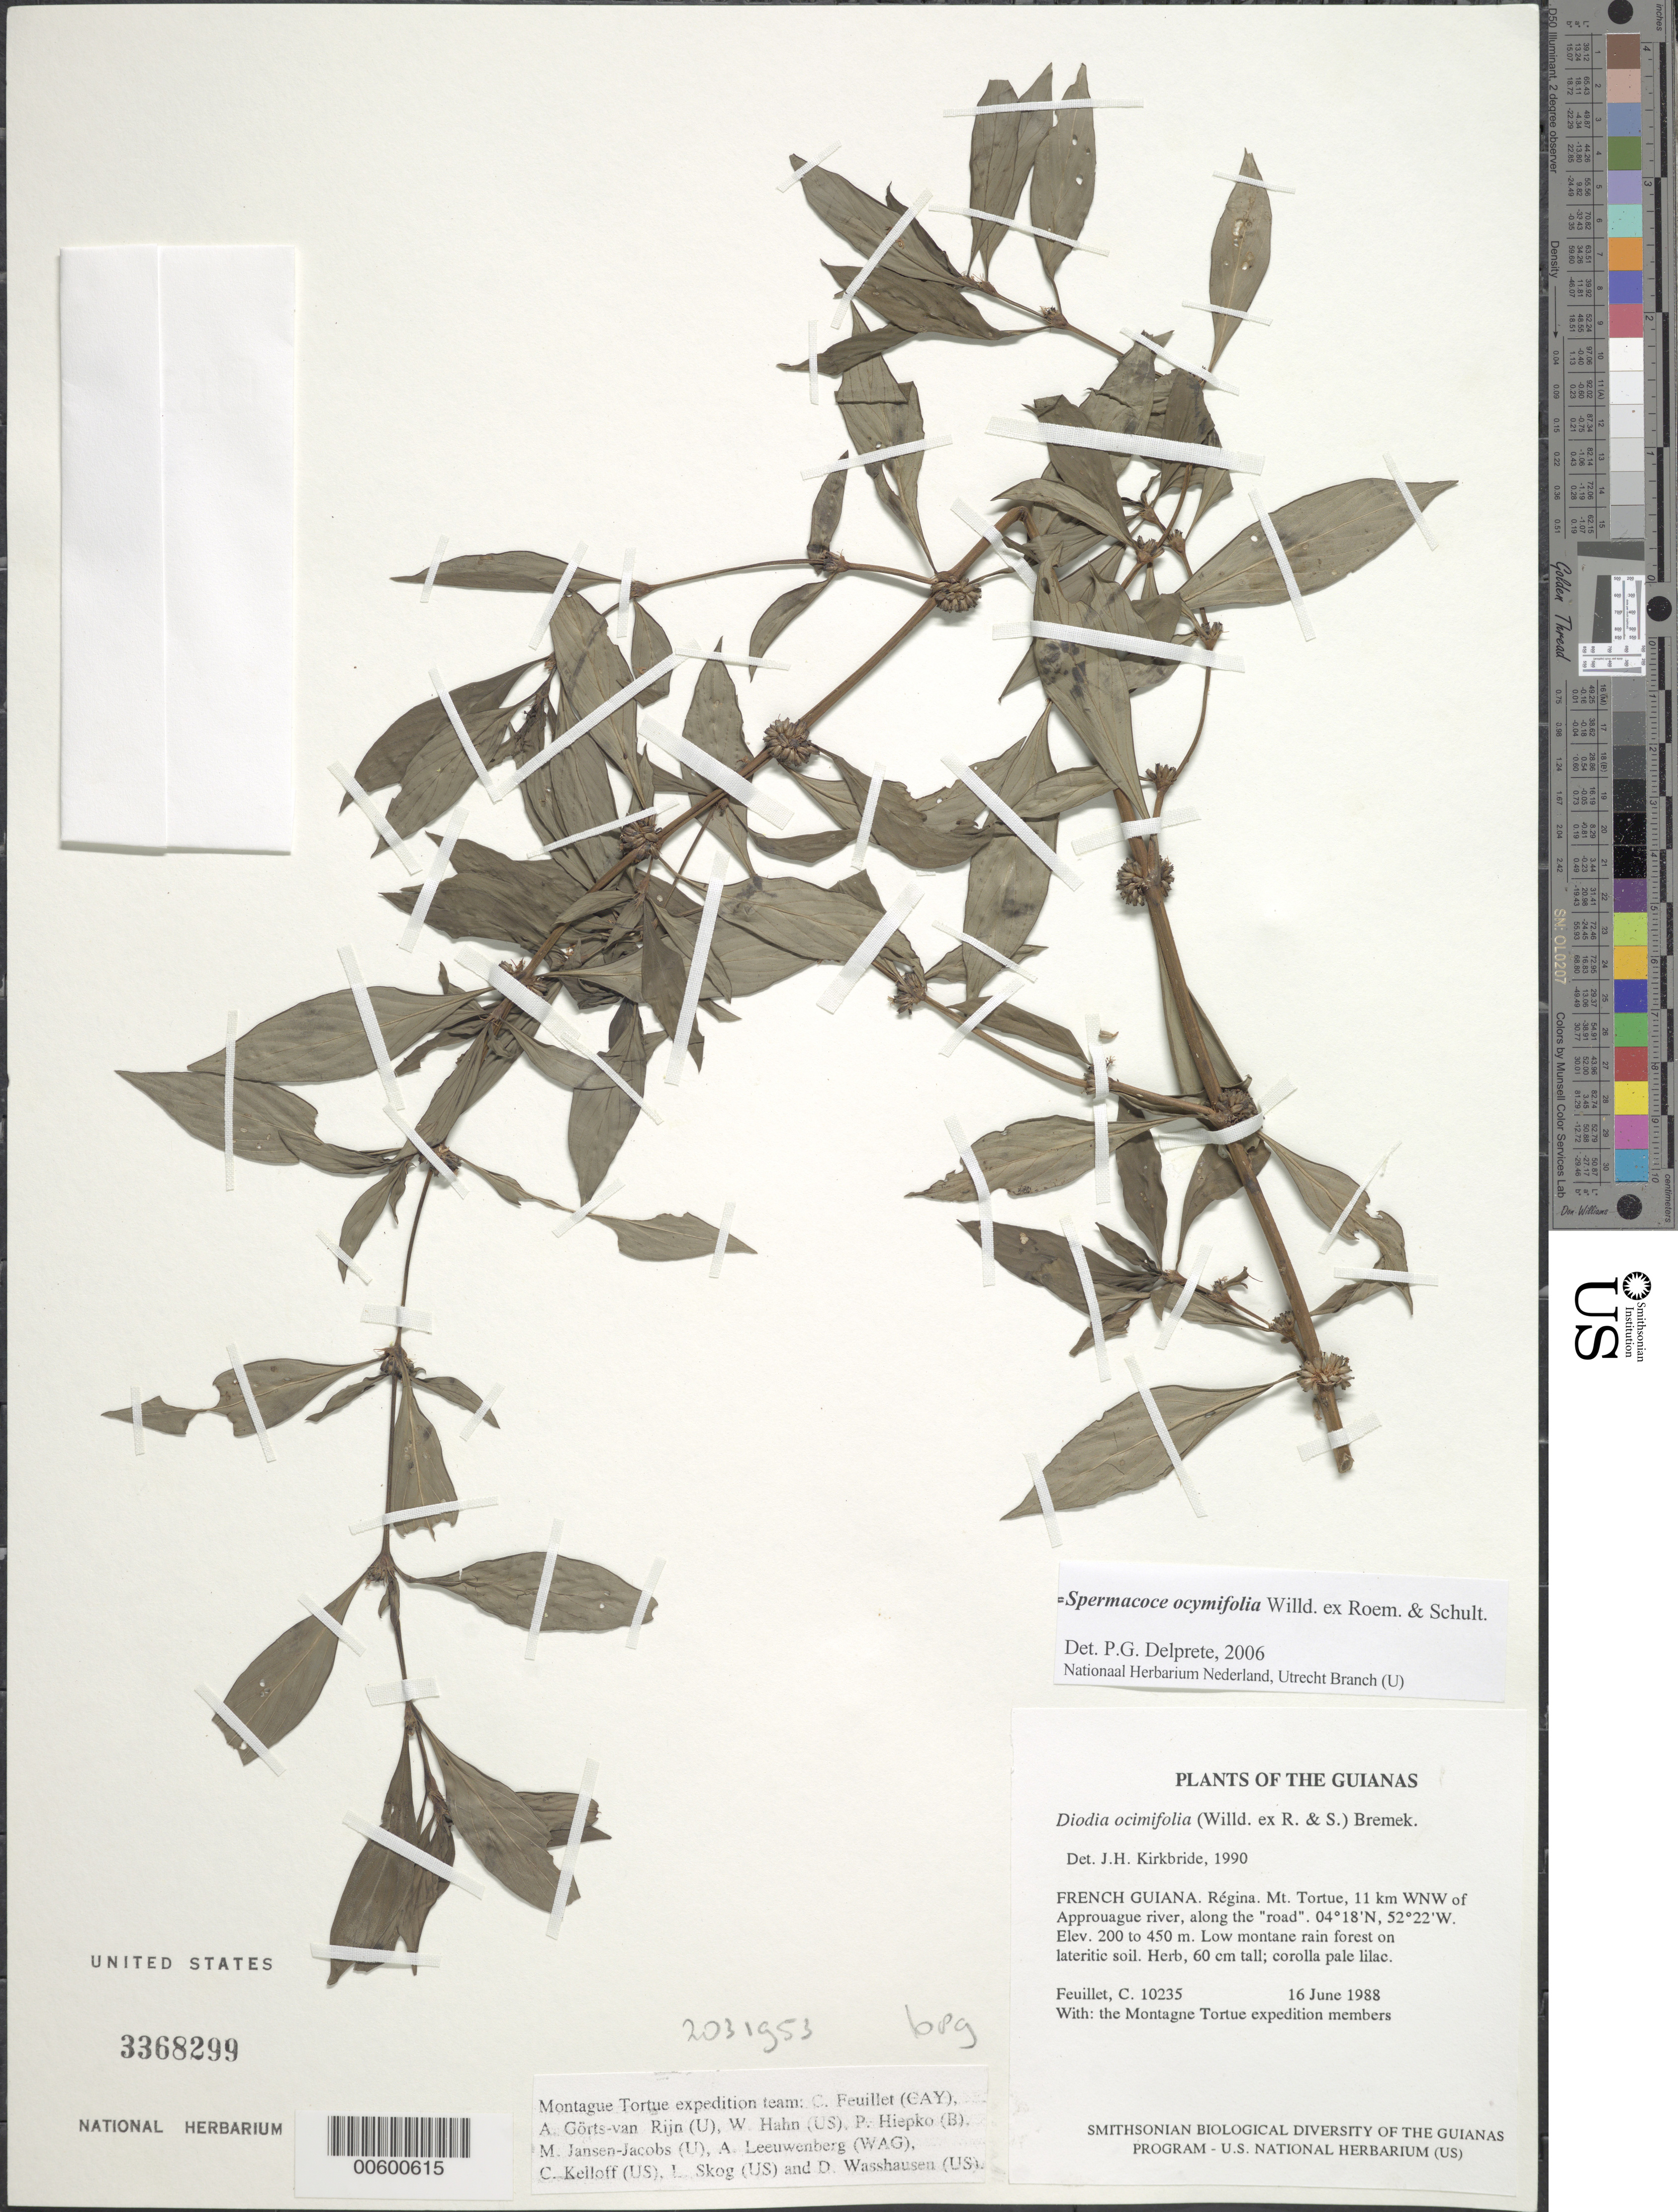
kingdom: Plantae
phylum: Tracheophyta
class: Magnoliopsida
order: Gentianales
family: Rubiaceae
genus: Spermacoce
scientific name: Spermacoce ocymifolia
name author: Willd. ex Roem. & Schult.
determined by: Delprete, P. G., Herb. de Guyane Cay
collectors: C. Feuillet & Montagne Torte Exped. members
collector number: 10235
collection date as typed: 16 June 1988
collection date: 1988-06-16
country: French Guiana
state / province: Cayenne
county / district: Regina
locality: Mt. Tortue, 11 km WNW of Approuague river, along the "road"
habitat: Low montane rain forest on lateritic soil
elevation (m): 200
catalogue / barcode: US 3368299